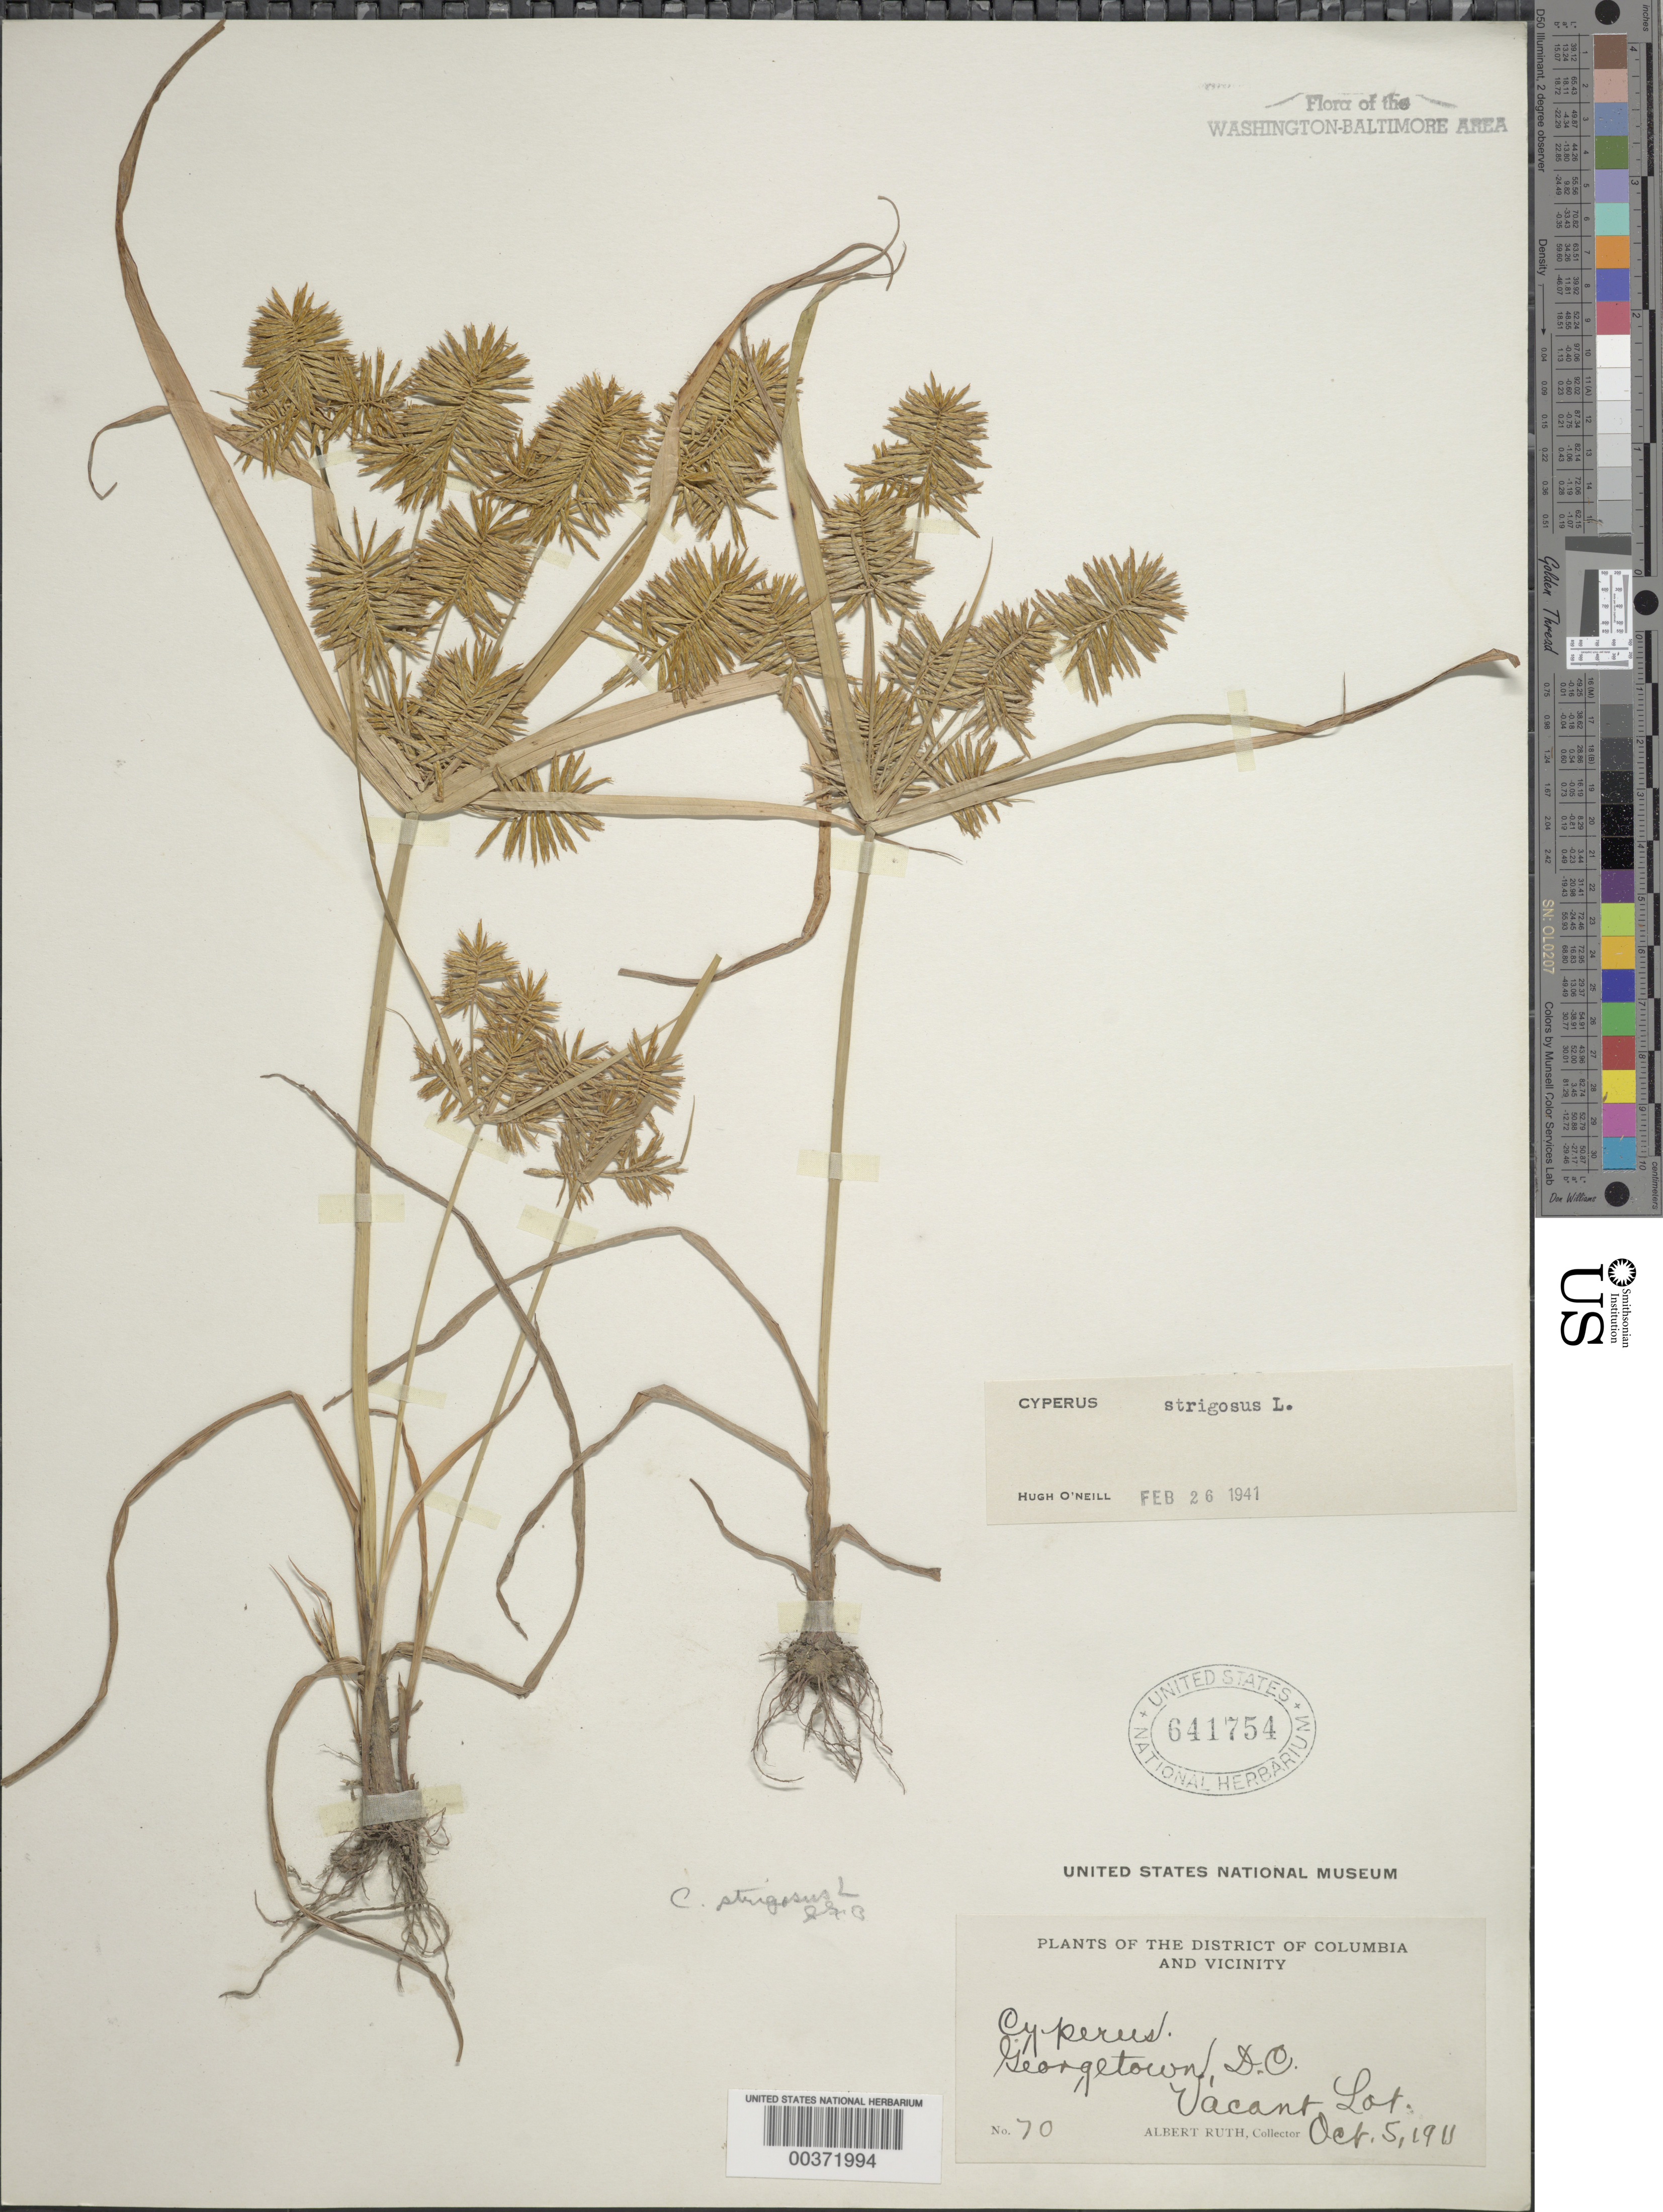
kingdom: Plantae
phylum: Tracheophyta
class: Liliopsida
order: Poales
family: Cyperaceae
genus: Cyperus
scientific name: Cyperus strigosus L.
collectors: A. Ruth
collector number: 70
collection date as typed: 05 Oct 1911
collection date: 1911-10-05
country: United States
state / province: District of Columbia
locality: Georgetown C. & O. Canal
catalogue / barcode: US 641754